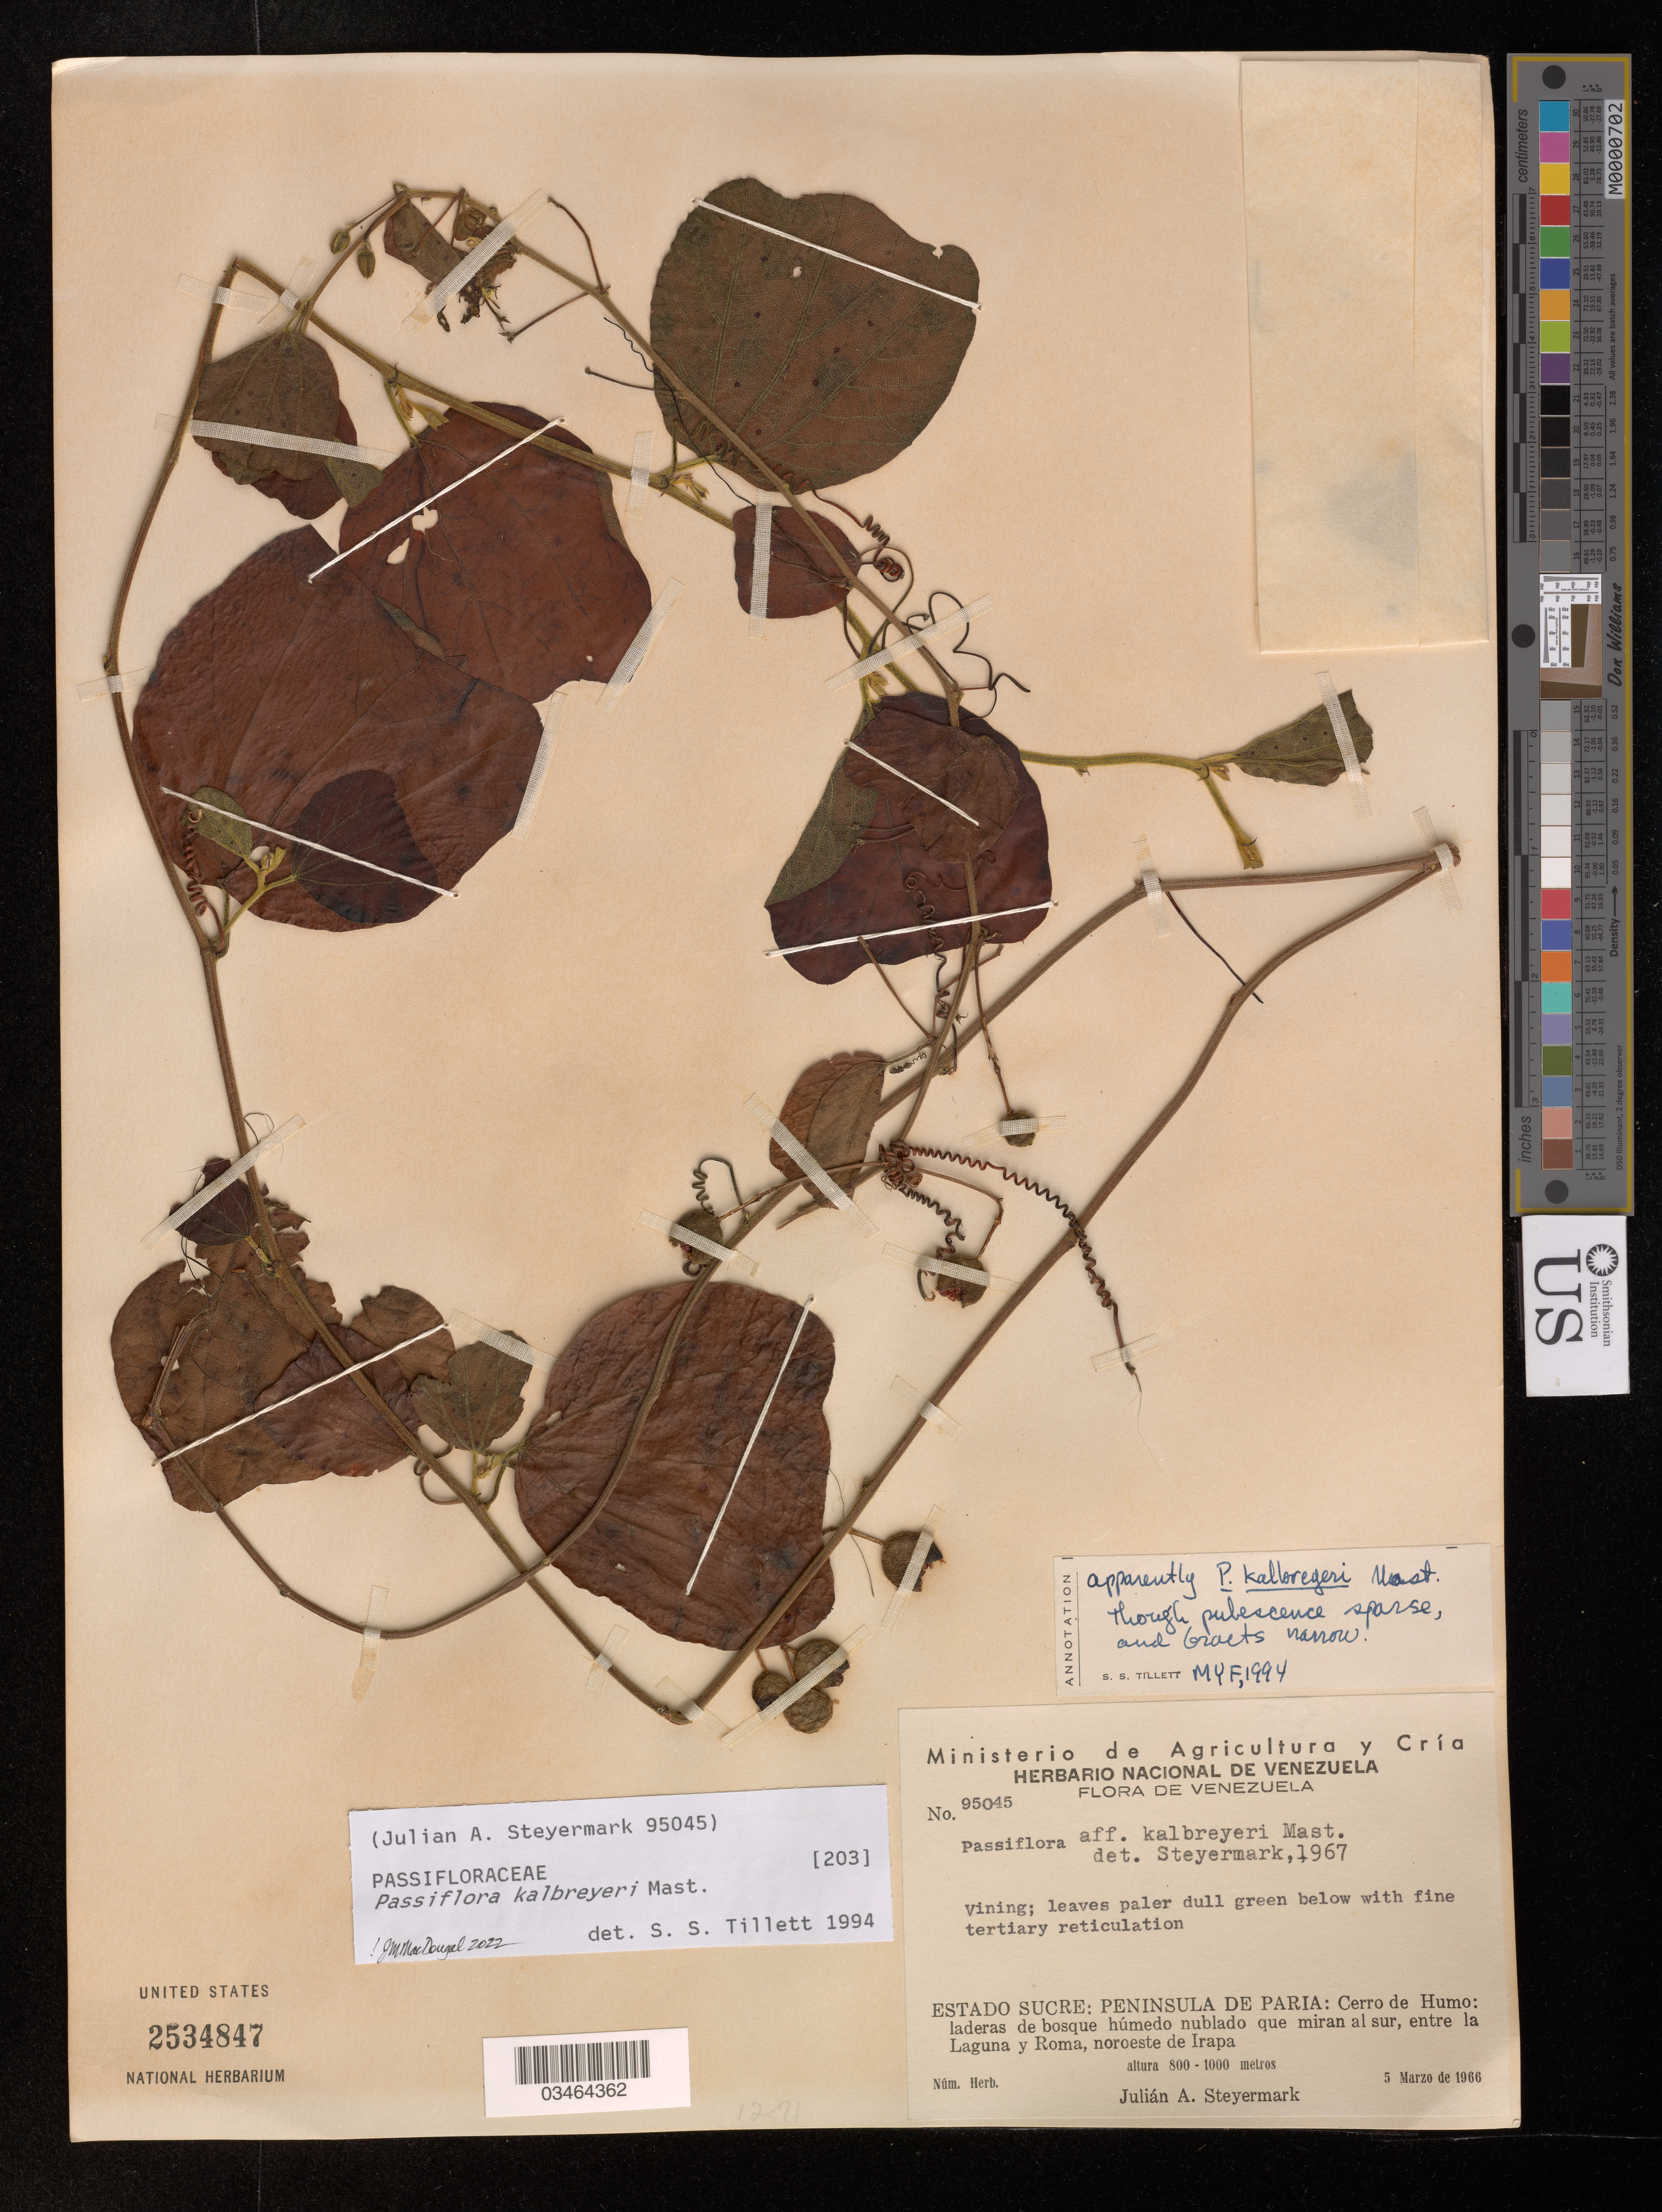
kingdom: Plantae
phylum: Tracheophyta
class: Magnoliopsida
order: Malpighiales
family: Passifloraceae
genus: Passiflora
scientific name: Passiflora kalbreyeri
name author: Mast.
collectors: J. Steyermark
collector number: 95045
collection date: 1966-03-05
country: Venezuela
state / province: Sucre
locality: Peninsula de Paria: Cerro de Humo: laderas de bosque húmedo nublado que miran al sur, entre la Laguna y Roma. noroeste de Irapa.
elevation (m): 800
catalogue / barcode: US 2534847